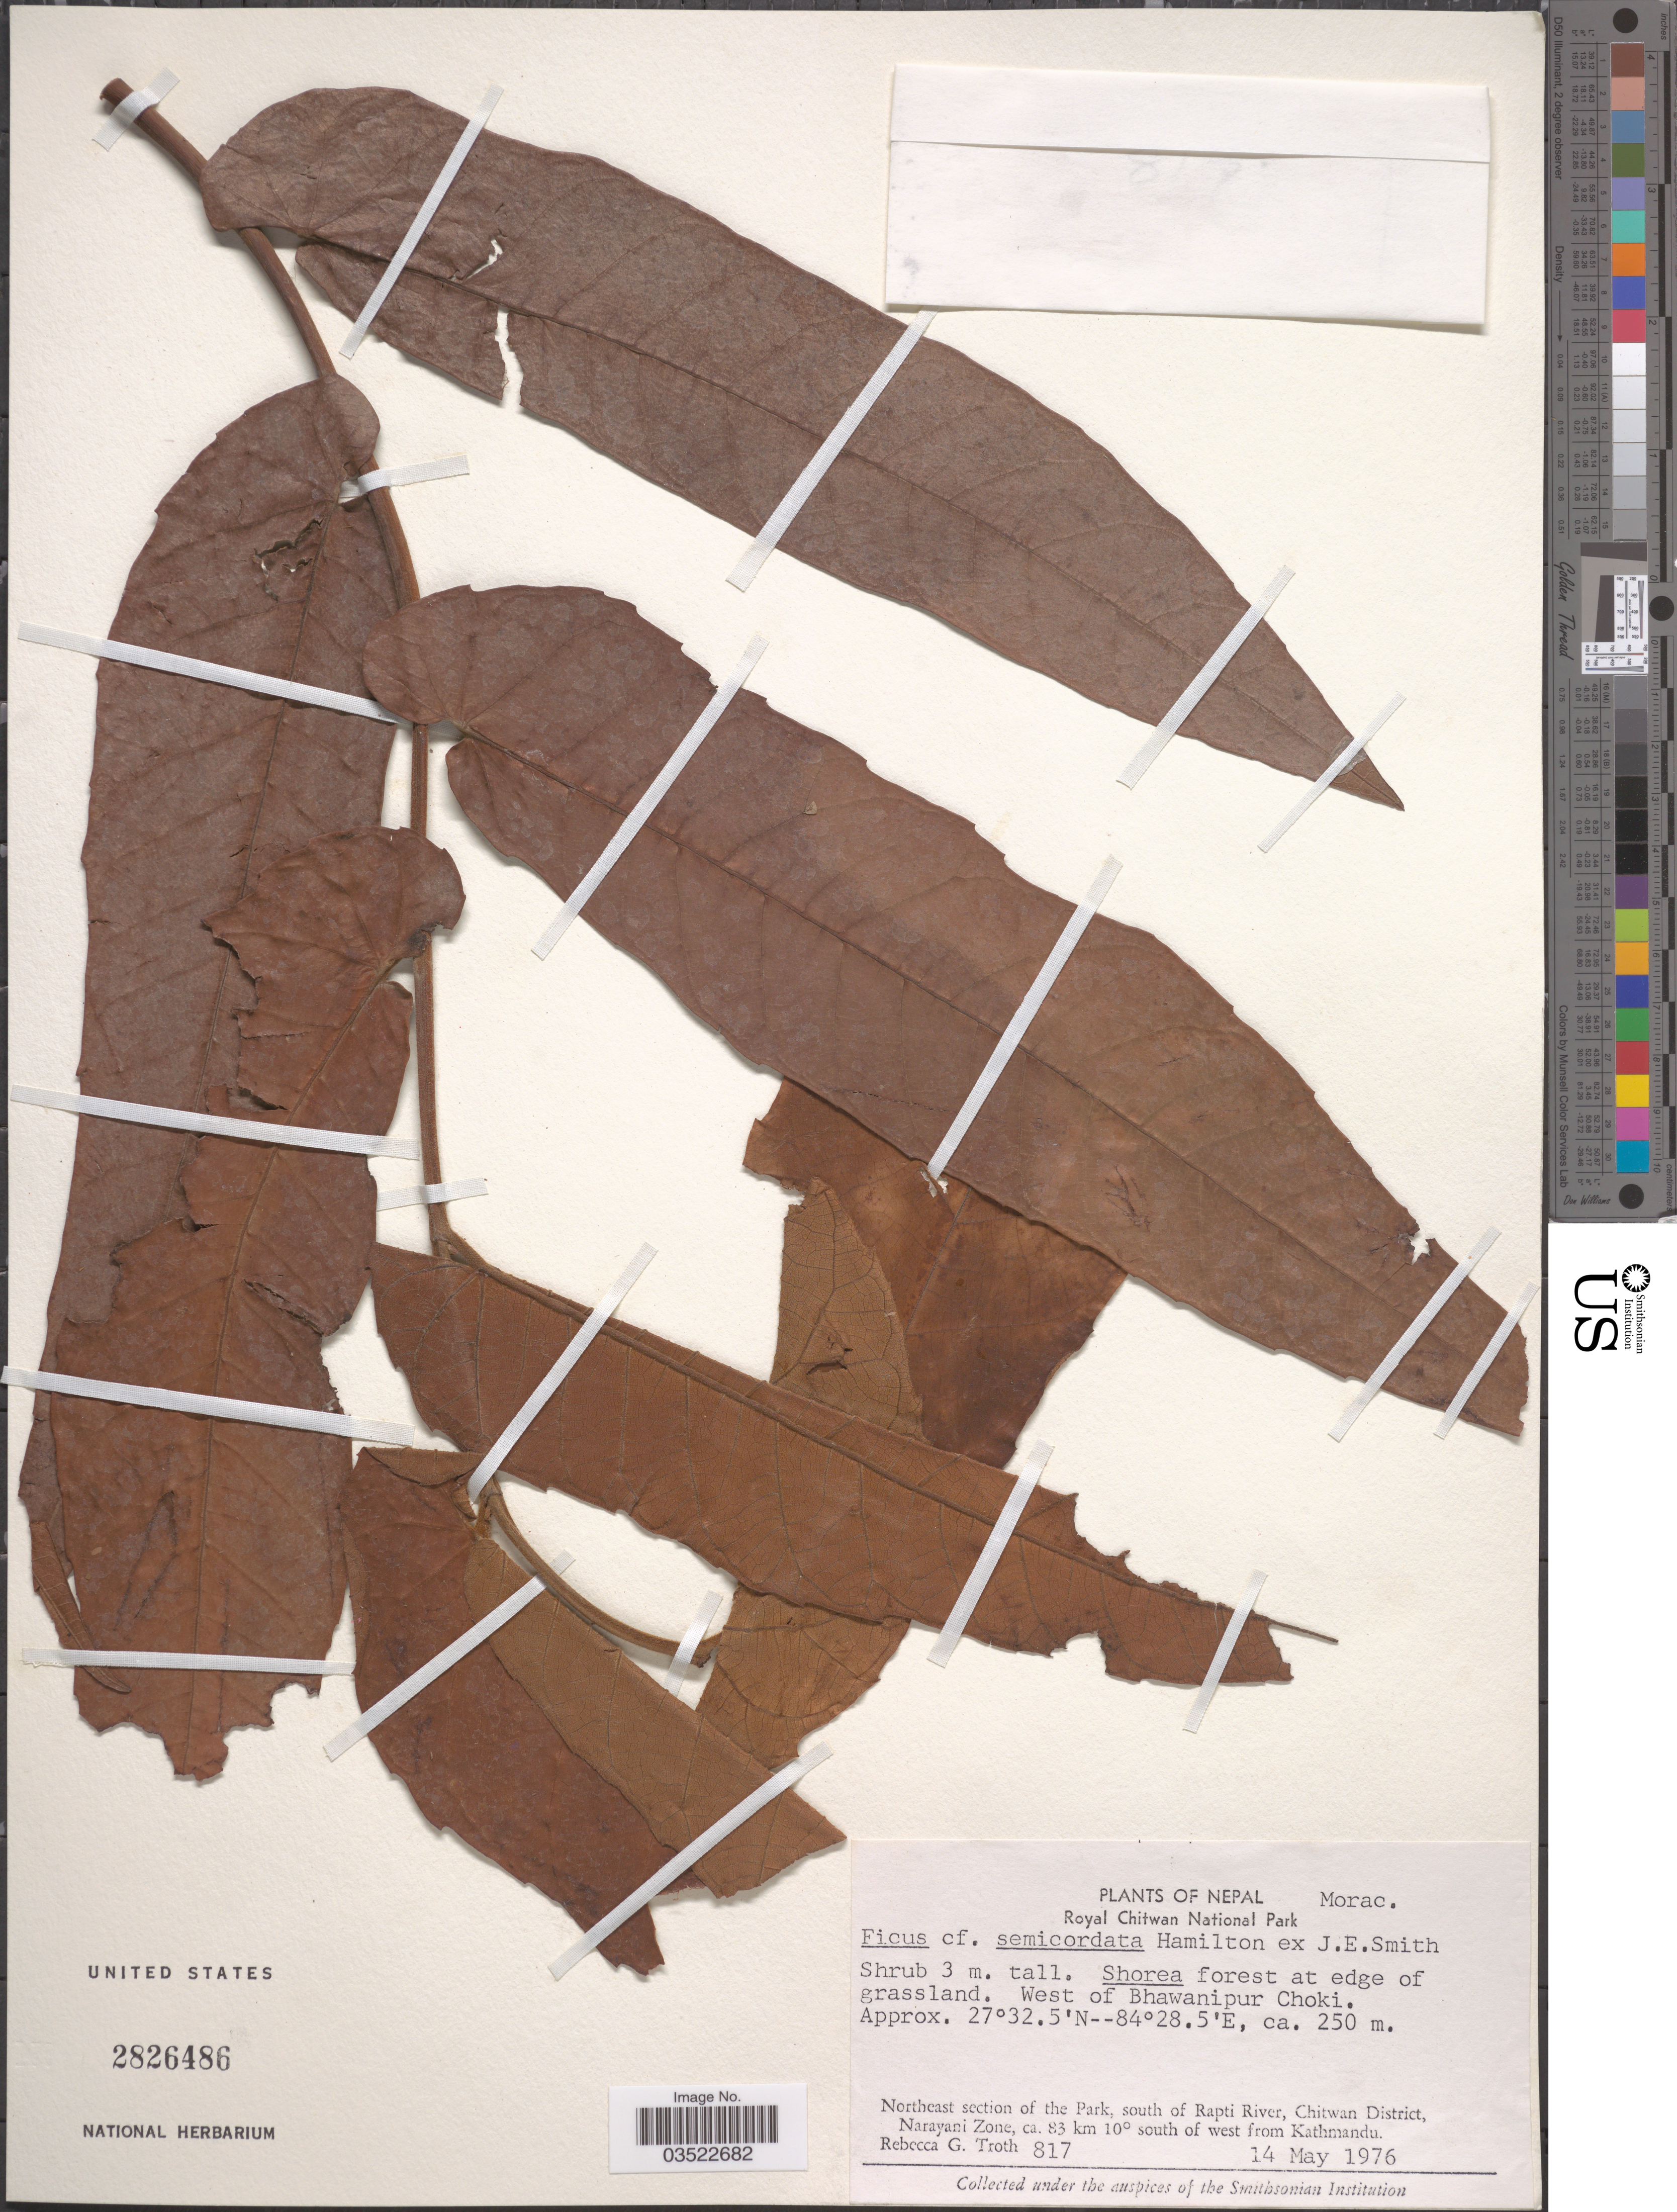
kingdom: Plantae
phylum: Tracheophyta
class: Magnoliopsida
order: Rosales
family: Moraceae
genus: Ficus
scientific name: Ficus semicordata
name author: Buch.-Ham. ex Sm.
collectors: R. Troth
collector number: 817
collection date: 1976-05-14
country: Nepal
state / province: Narayani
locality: Royal Chitwan National Park. Shorea forest at edge of graaland. West of Bhawanipur Choki. Northeast section of the Park, south of Rapti River, Chitwan District, Narayani Zone, ca. 83 km 10° south of west from Kathmandu.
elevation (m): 250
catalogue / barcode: US 2826486